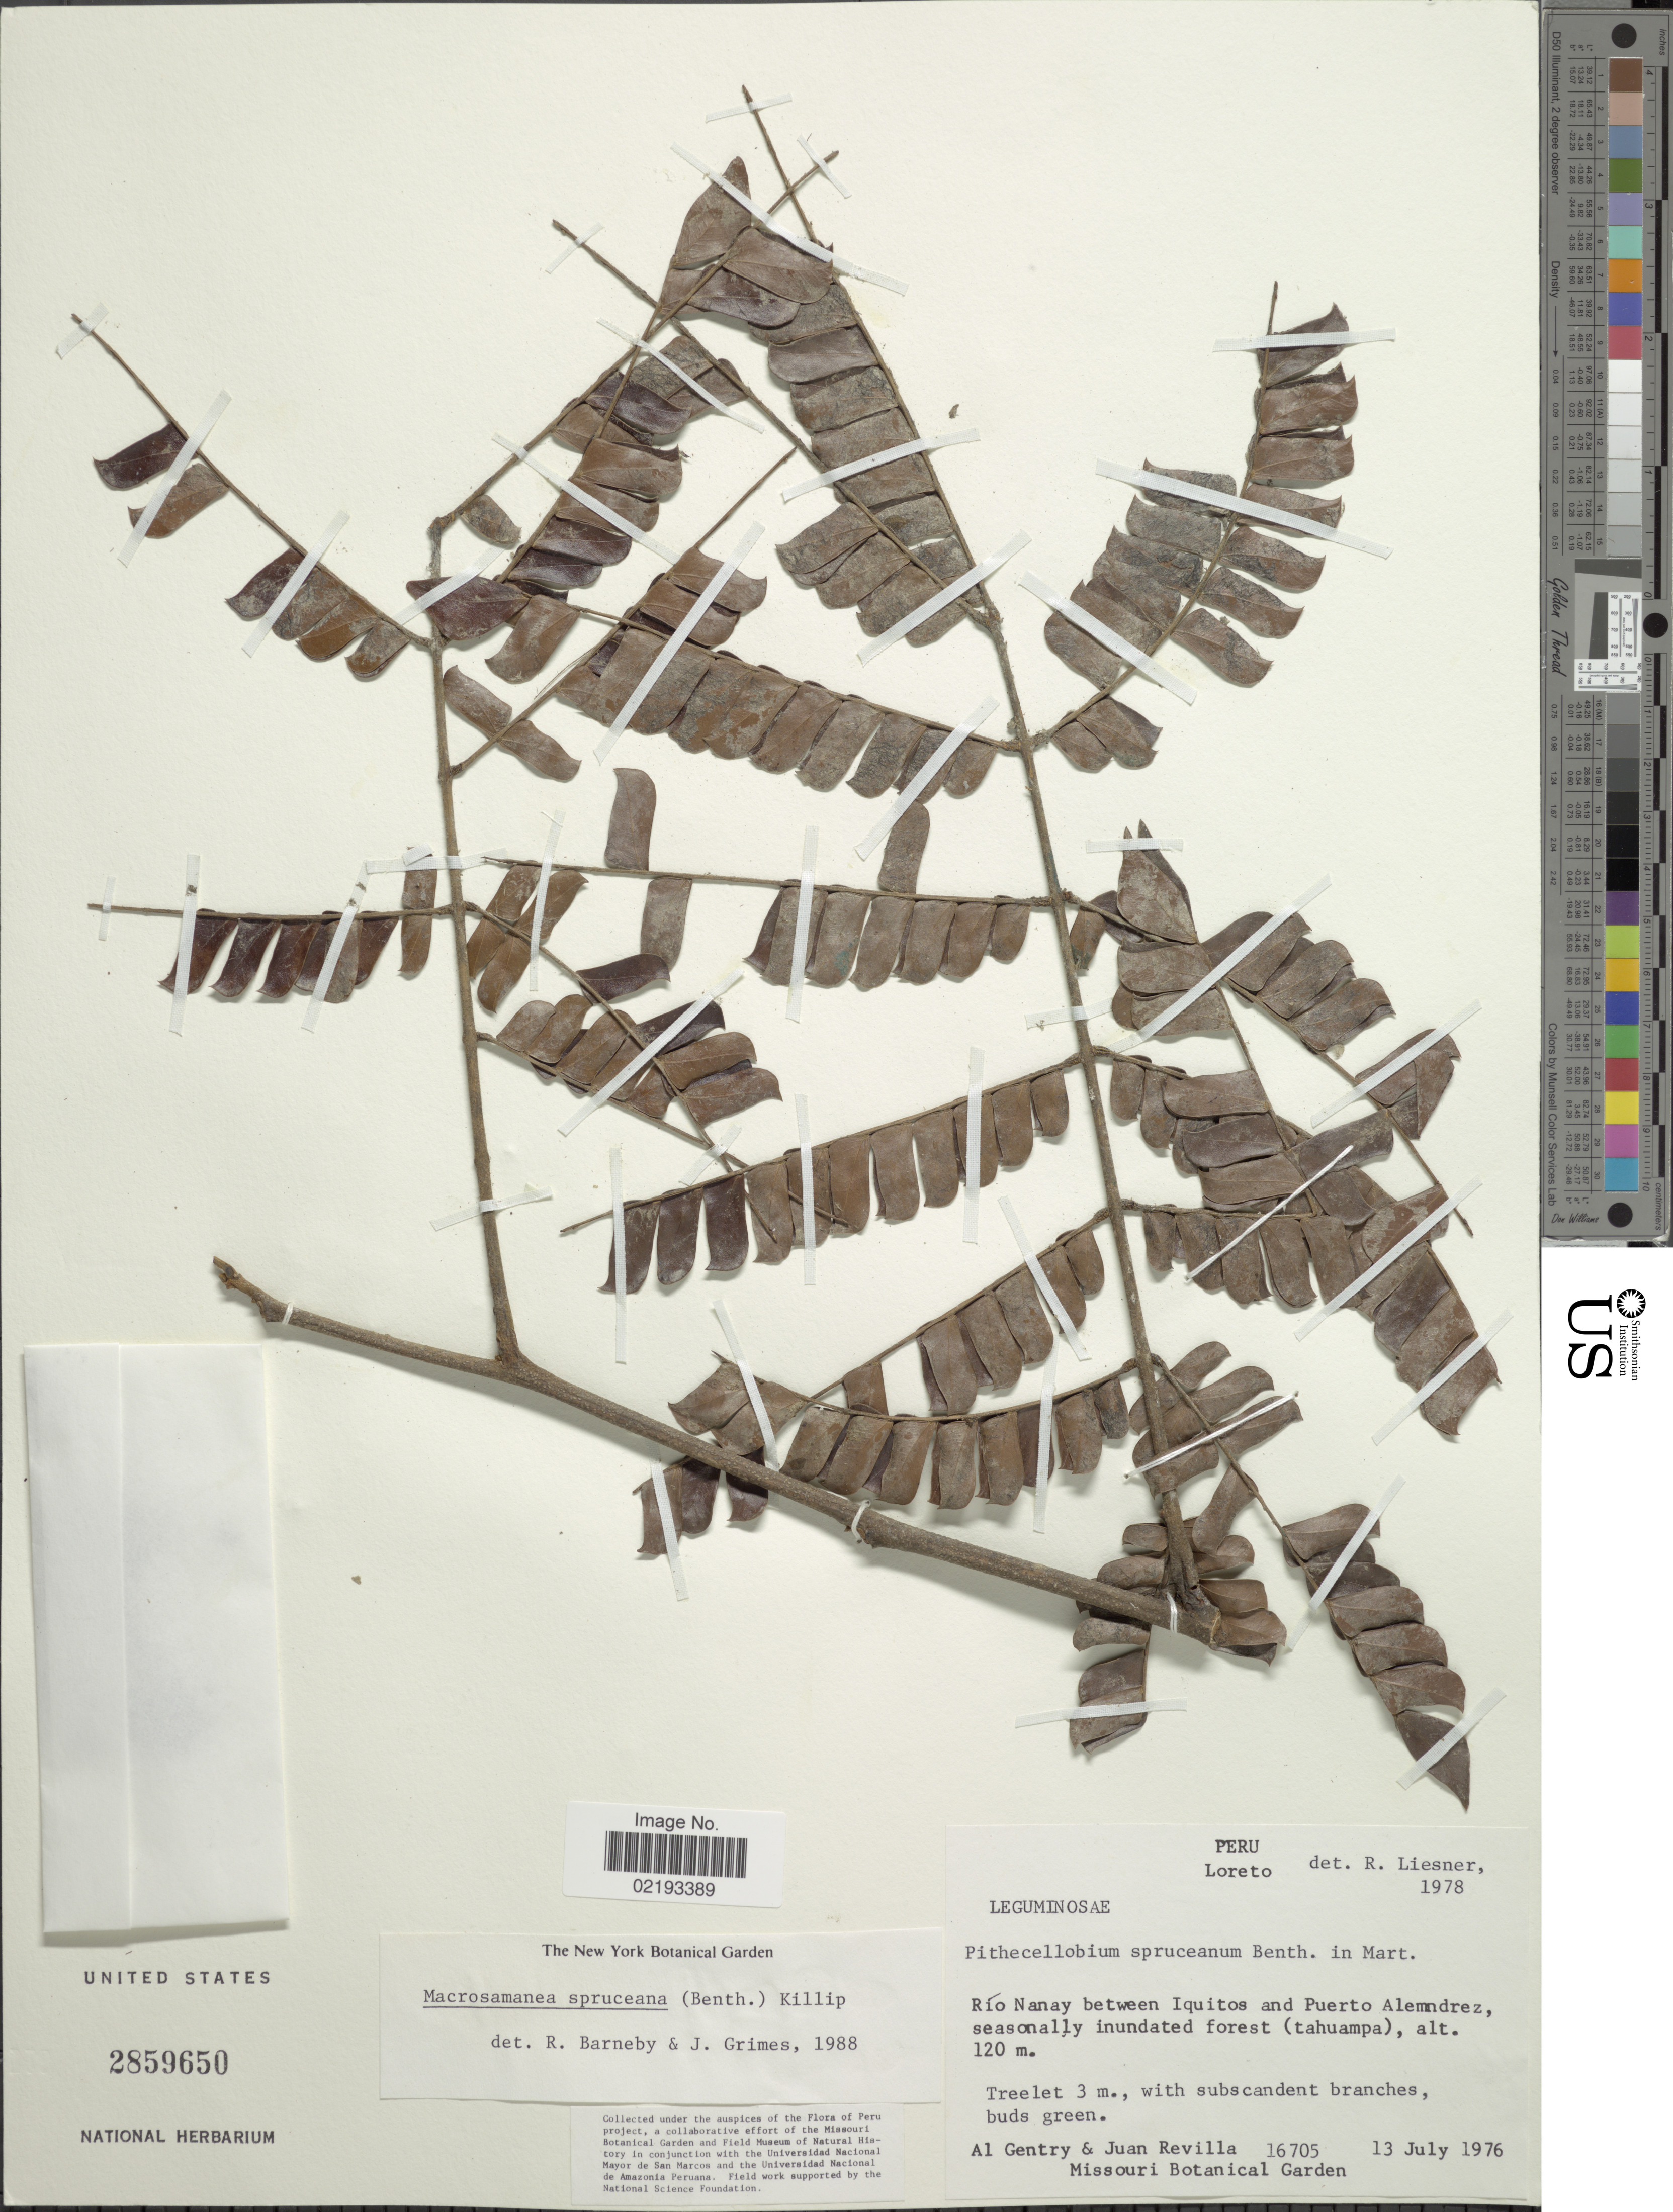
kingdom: Plantae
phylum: Tracheophyta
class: Magnoliopsida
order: Fabales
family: Fabaceae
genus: Macrosamanea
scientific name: Macrosamanea spruceana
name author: (Benth.) Killip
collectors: A. H. Gentry & J. Revilla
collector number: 16705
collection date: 1976-07-13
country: Peru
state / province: Loreto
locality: Río Nanay between Iquitos and Puerto Alemndrez, seasonally inundated forest (tahuampa)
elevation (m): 120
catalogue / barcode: US 2859650